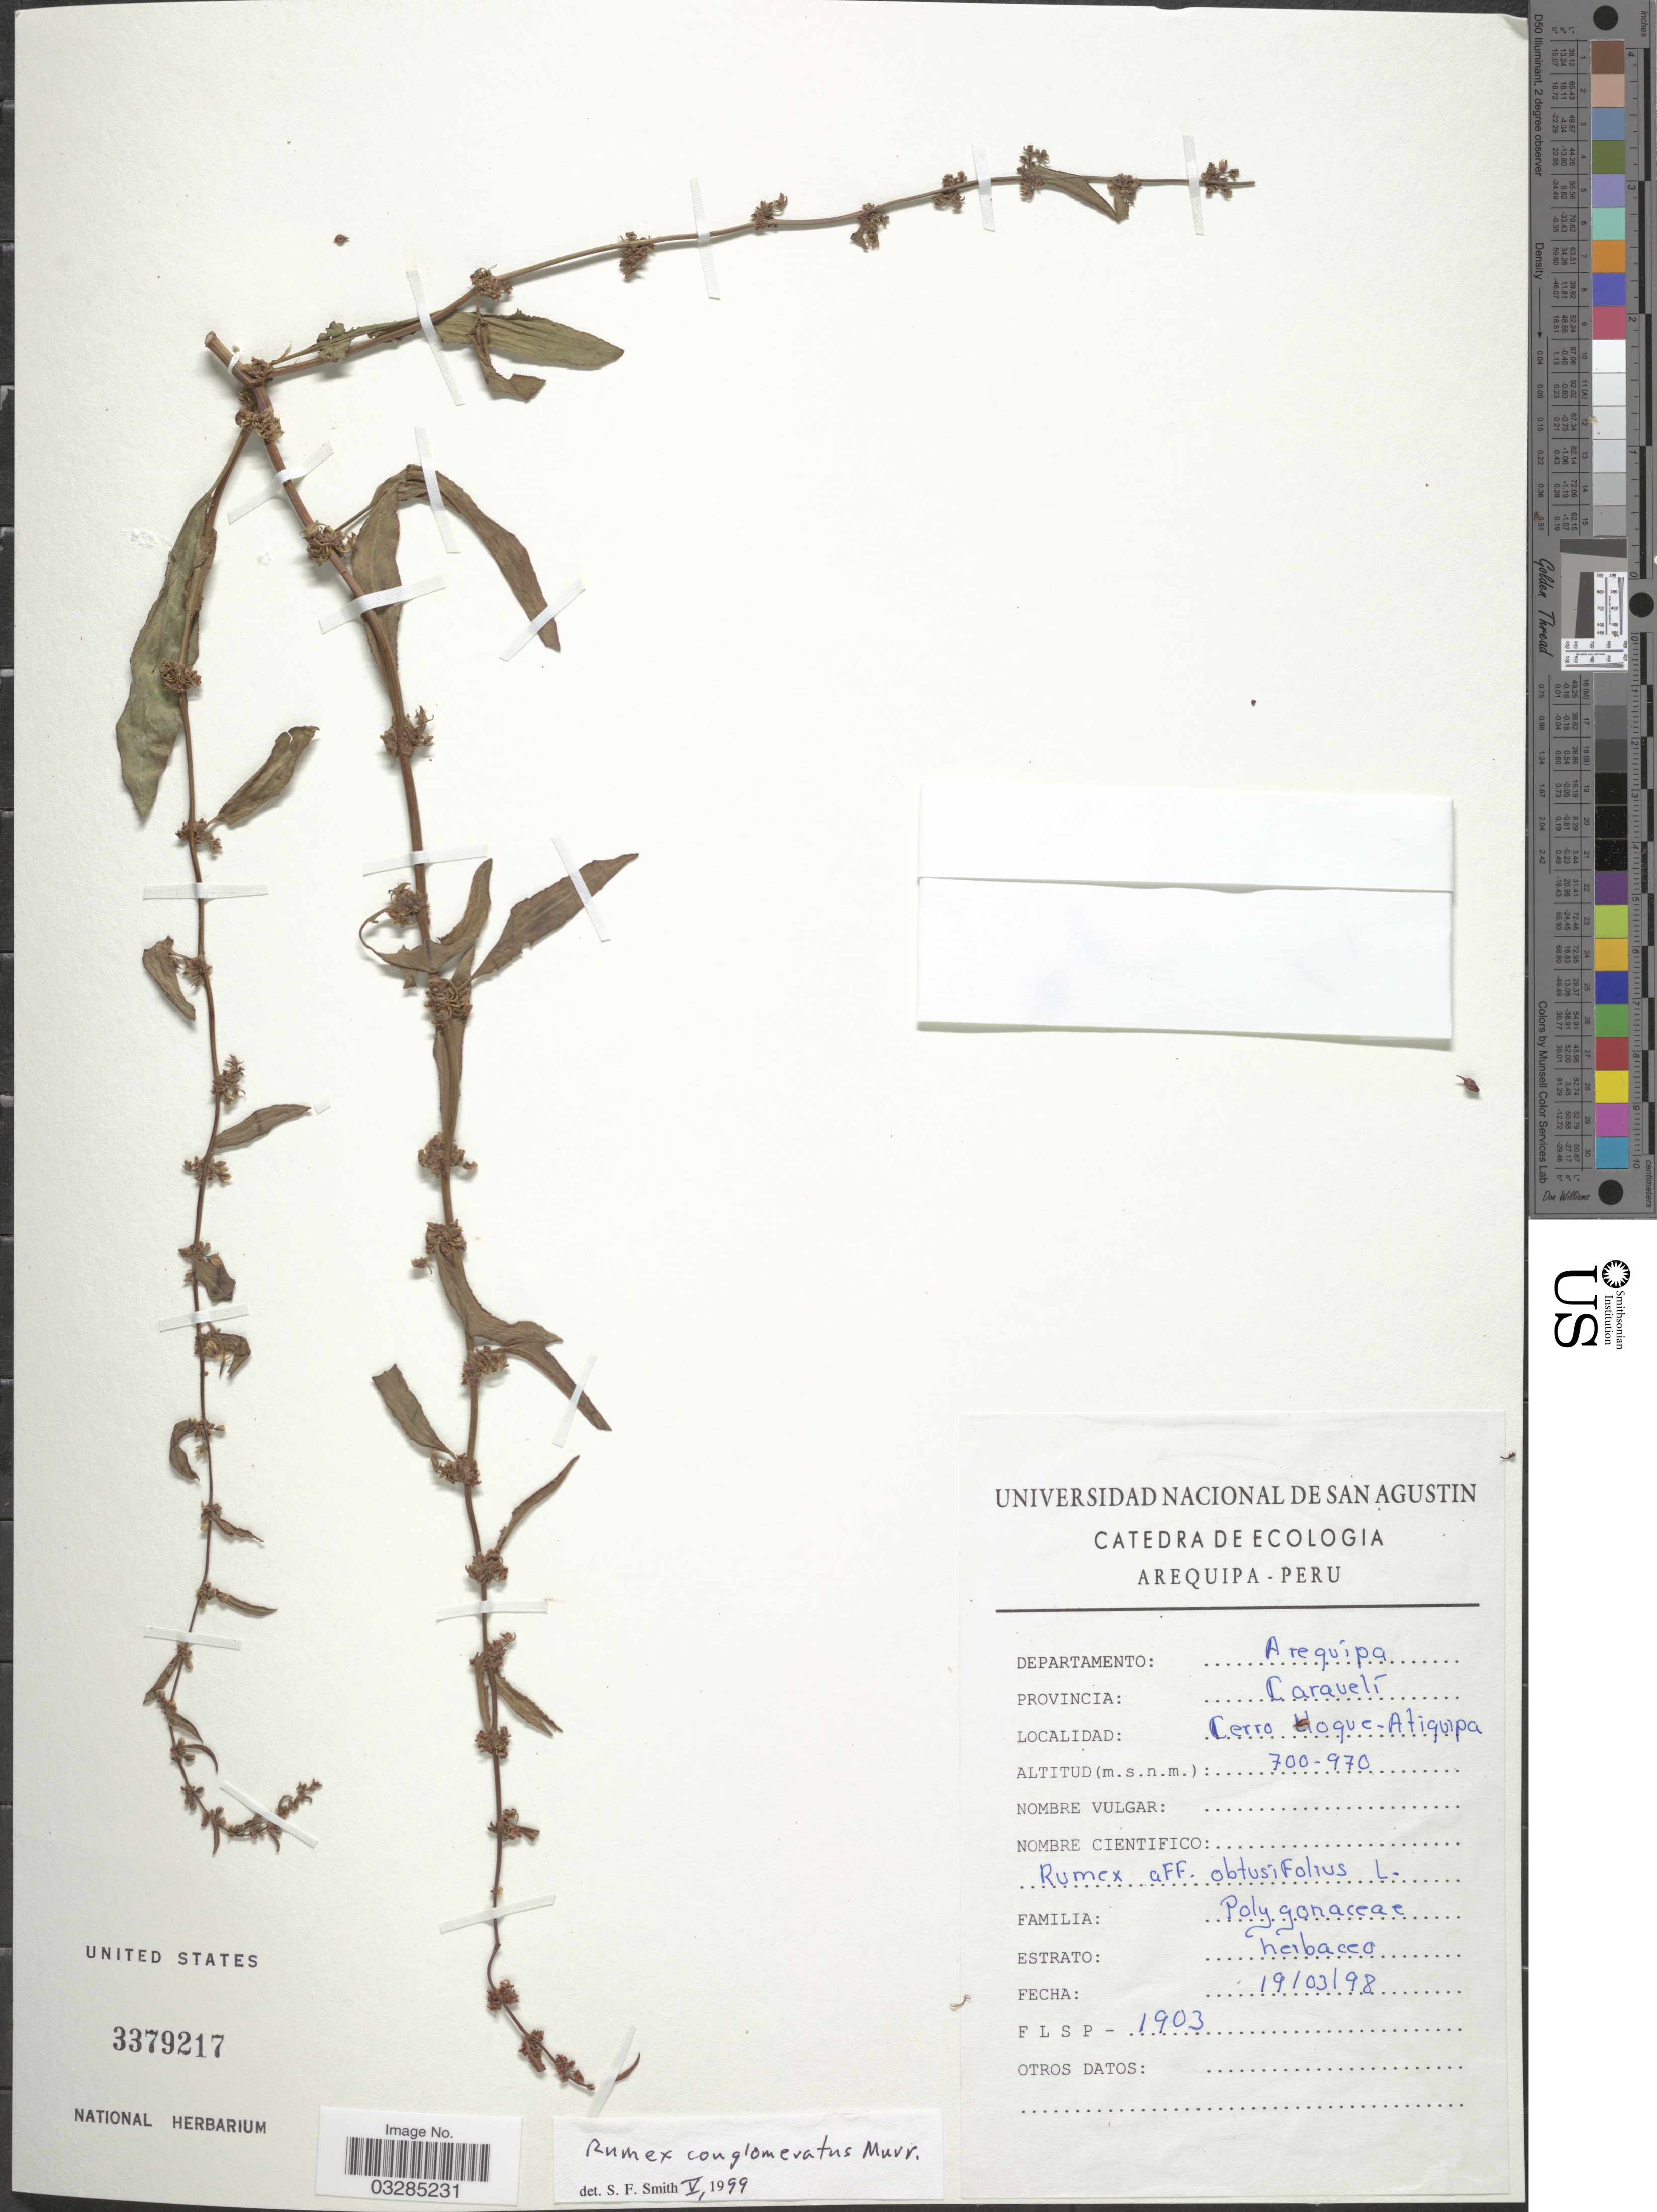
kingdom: Plantae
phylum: Tracheophyta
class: Magnoliopsida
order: Caryophyllales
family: Polygonaceae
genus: Rumex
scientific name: Rumex conglomeratus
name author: Murray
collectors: F. L. S. P.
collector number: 1903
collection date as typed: Transcribed d/m/y: 19/3/98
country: Peru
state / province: Arequipa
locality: Provincia: Carauelí. Cerro Hoque-Atiquipa.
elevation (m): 700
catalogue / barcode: US 3379217